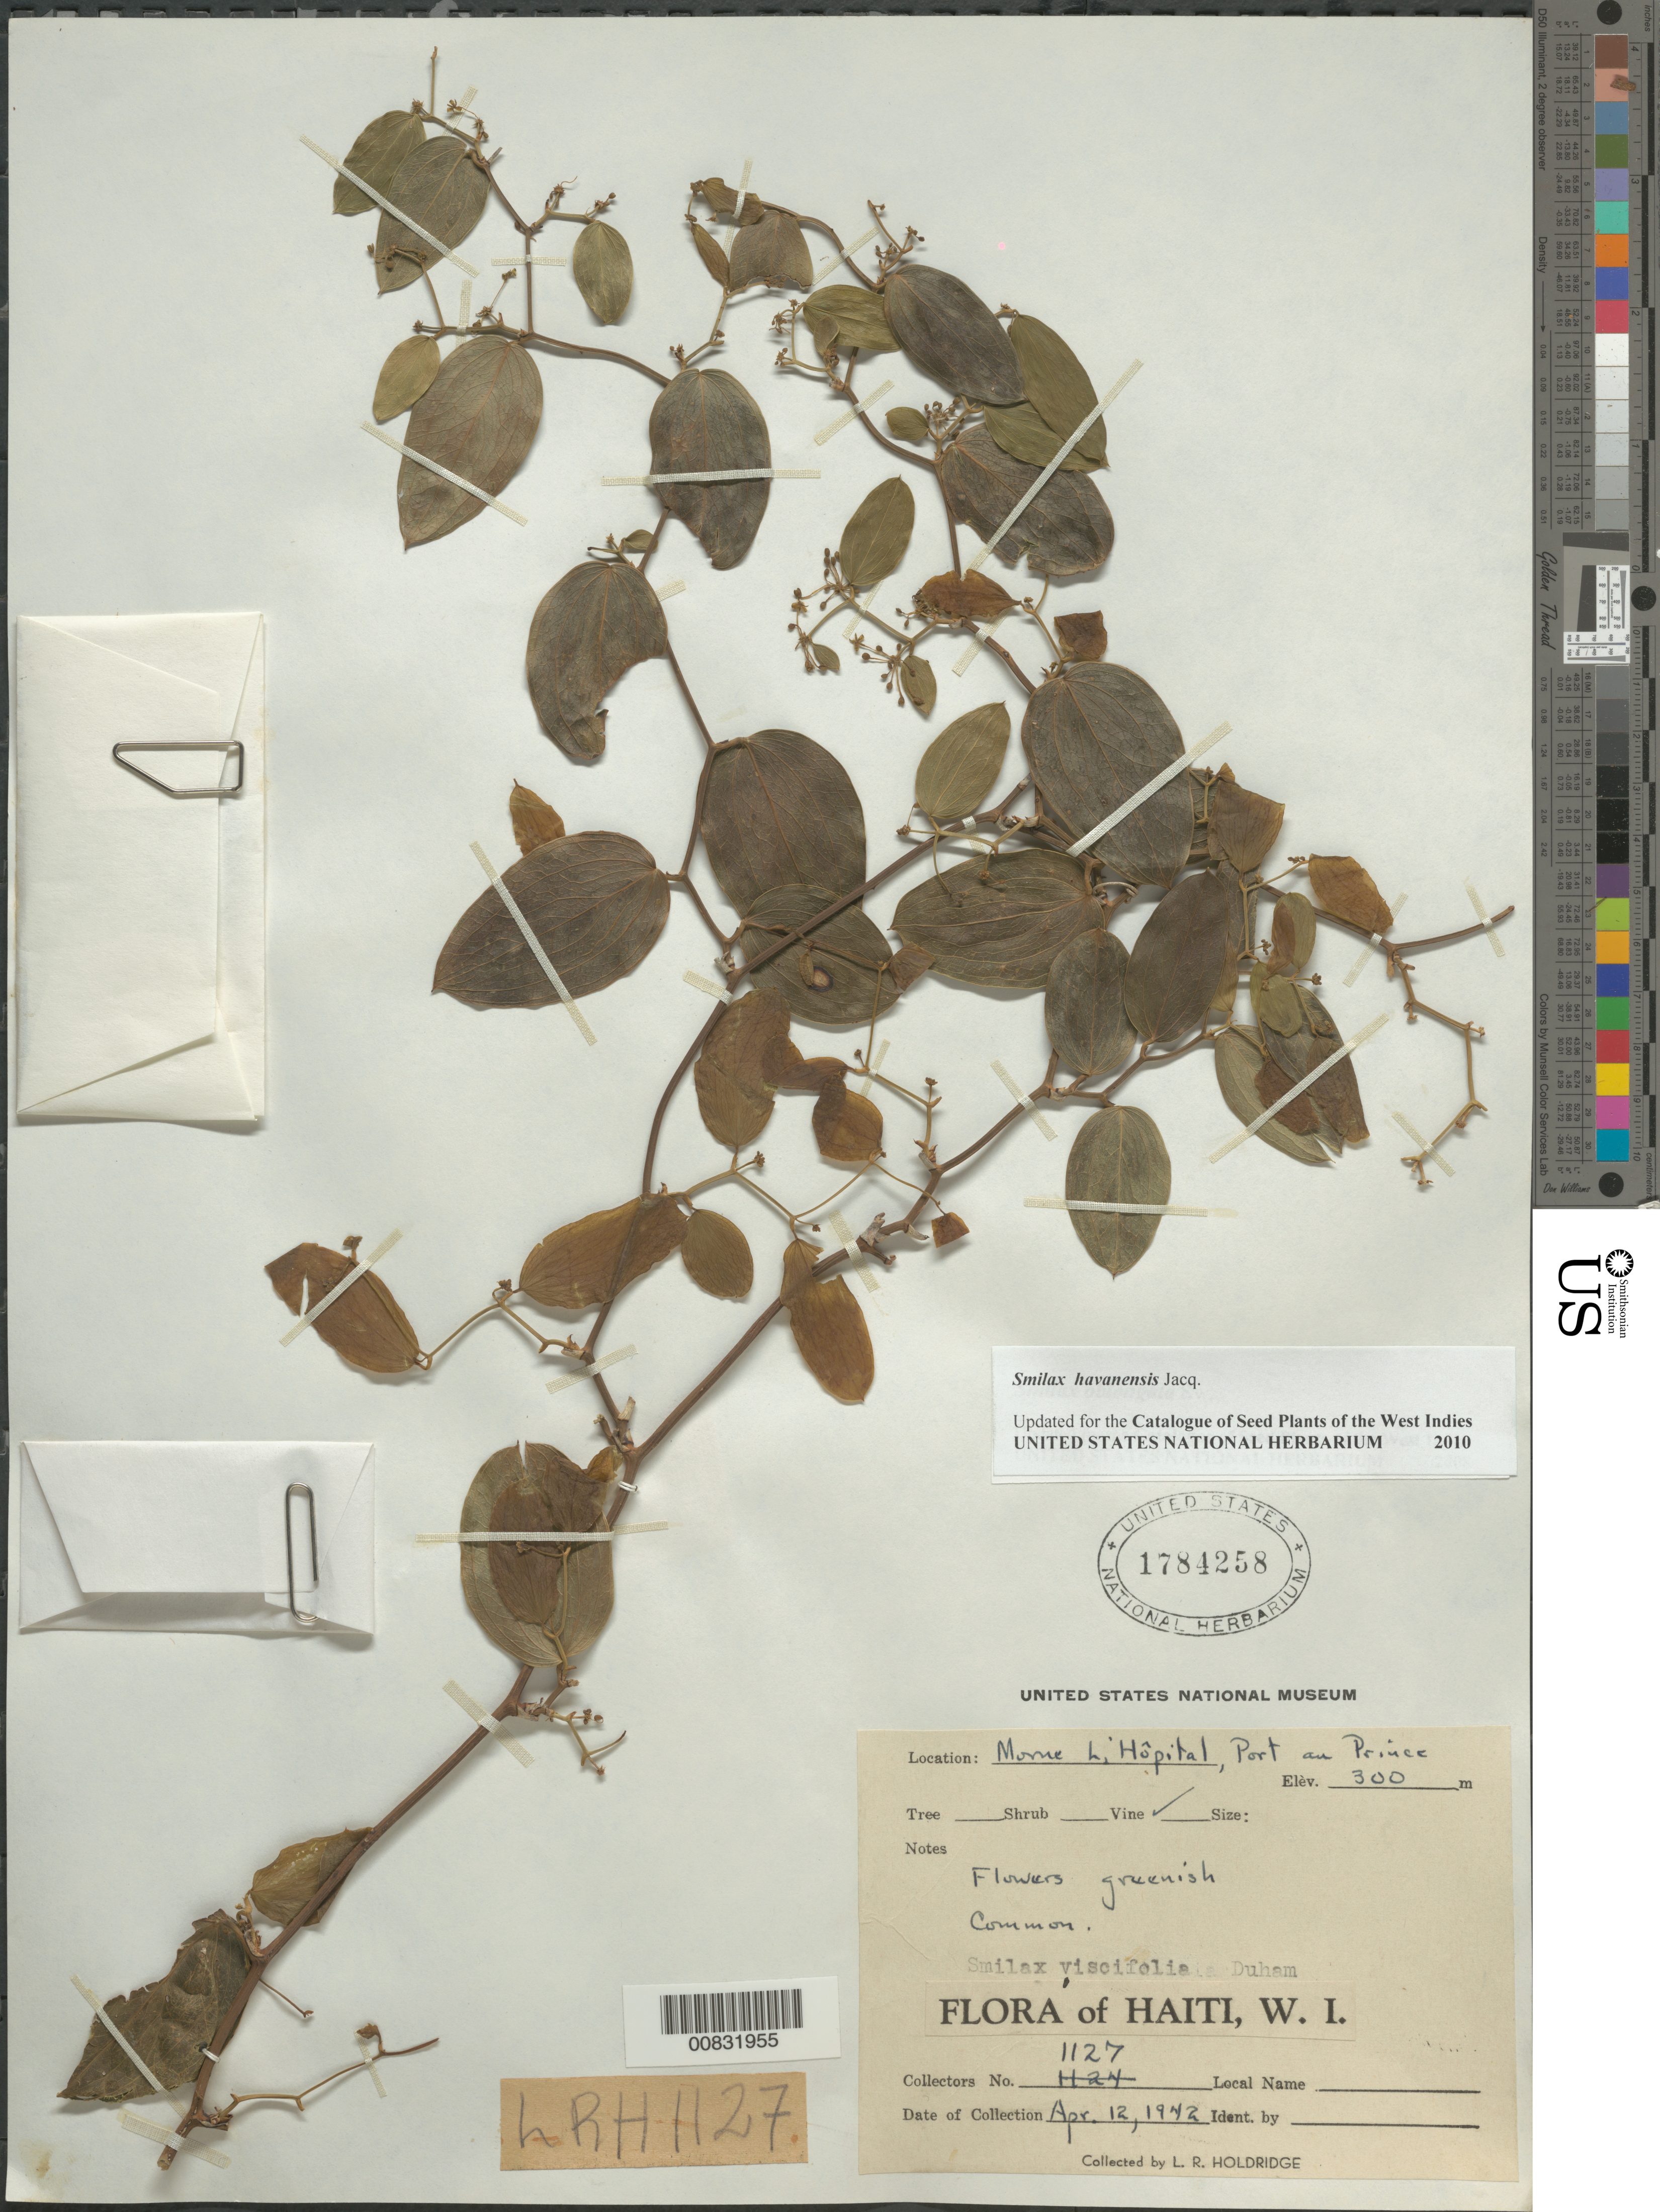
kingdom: Plantae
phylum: Tracheophyta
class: Liliopsida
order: Liliales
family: Smilacaceae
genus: Smilax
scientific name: Smilax havanensis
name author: Jacq.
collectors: L. Holdridge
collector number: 1127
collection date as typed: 12 Apr 1942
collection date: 1942-04-12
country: Haiti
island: Hispaniola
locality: Morne L'Hôpital, Port-au-Prince.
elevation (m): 300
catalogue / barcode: US 1784258